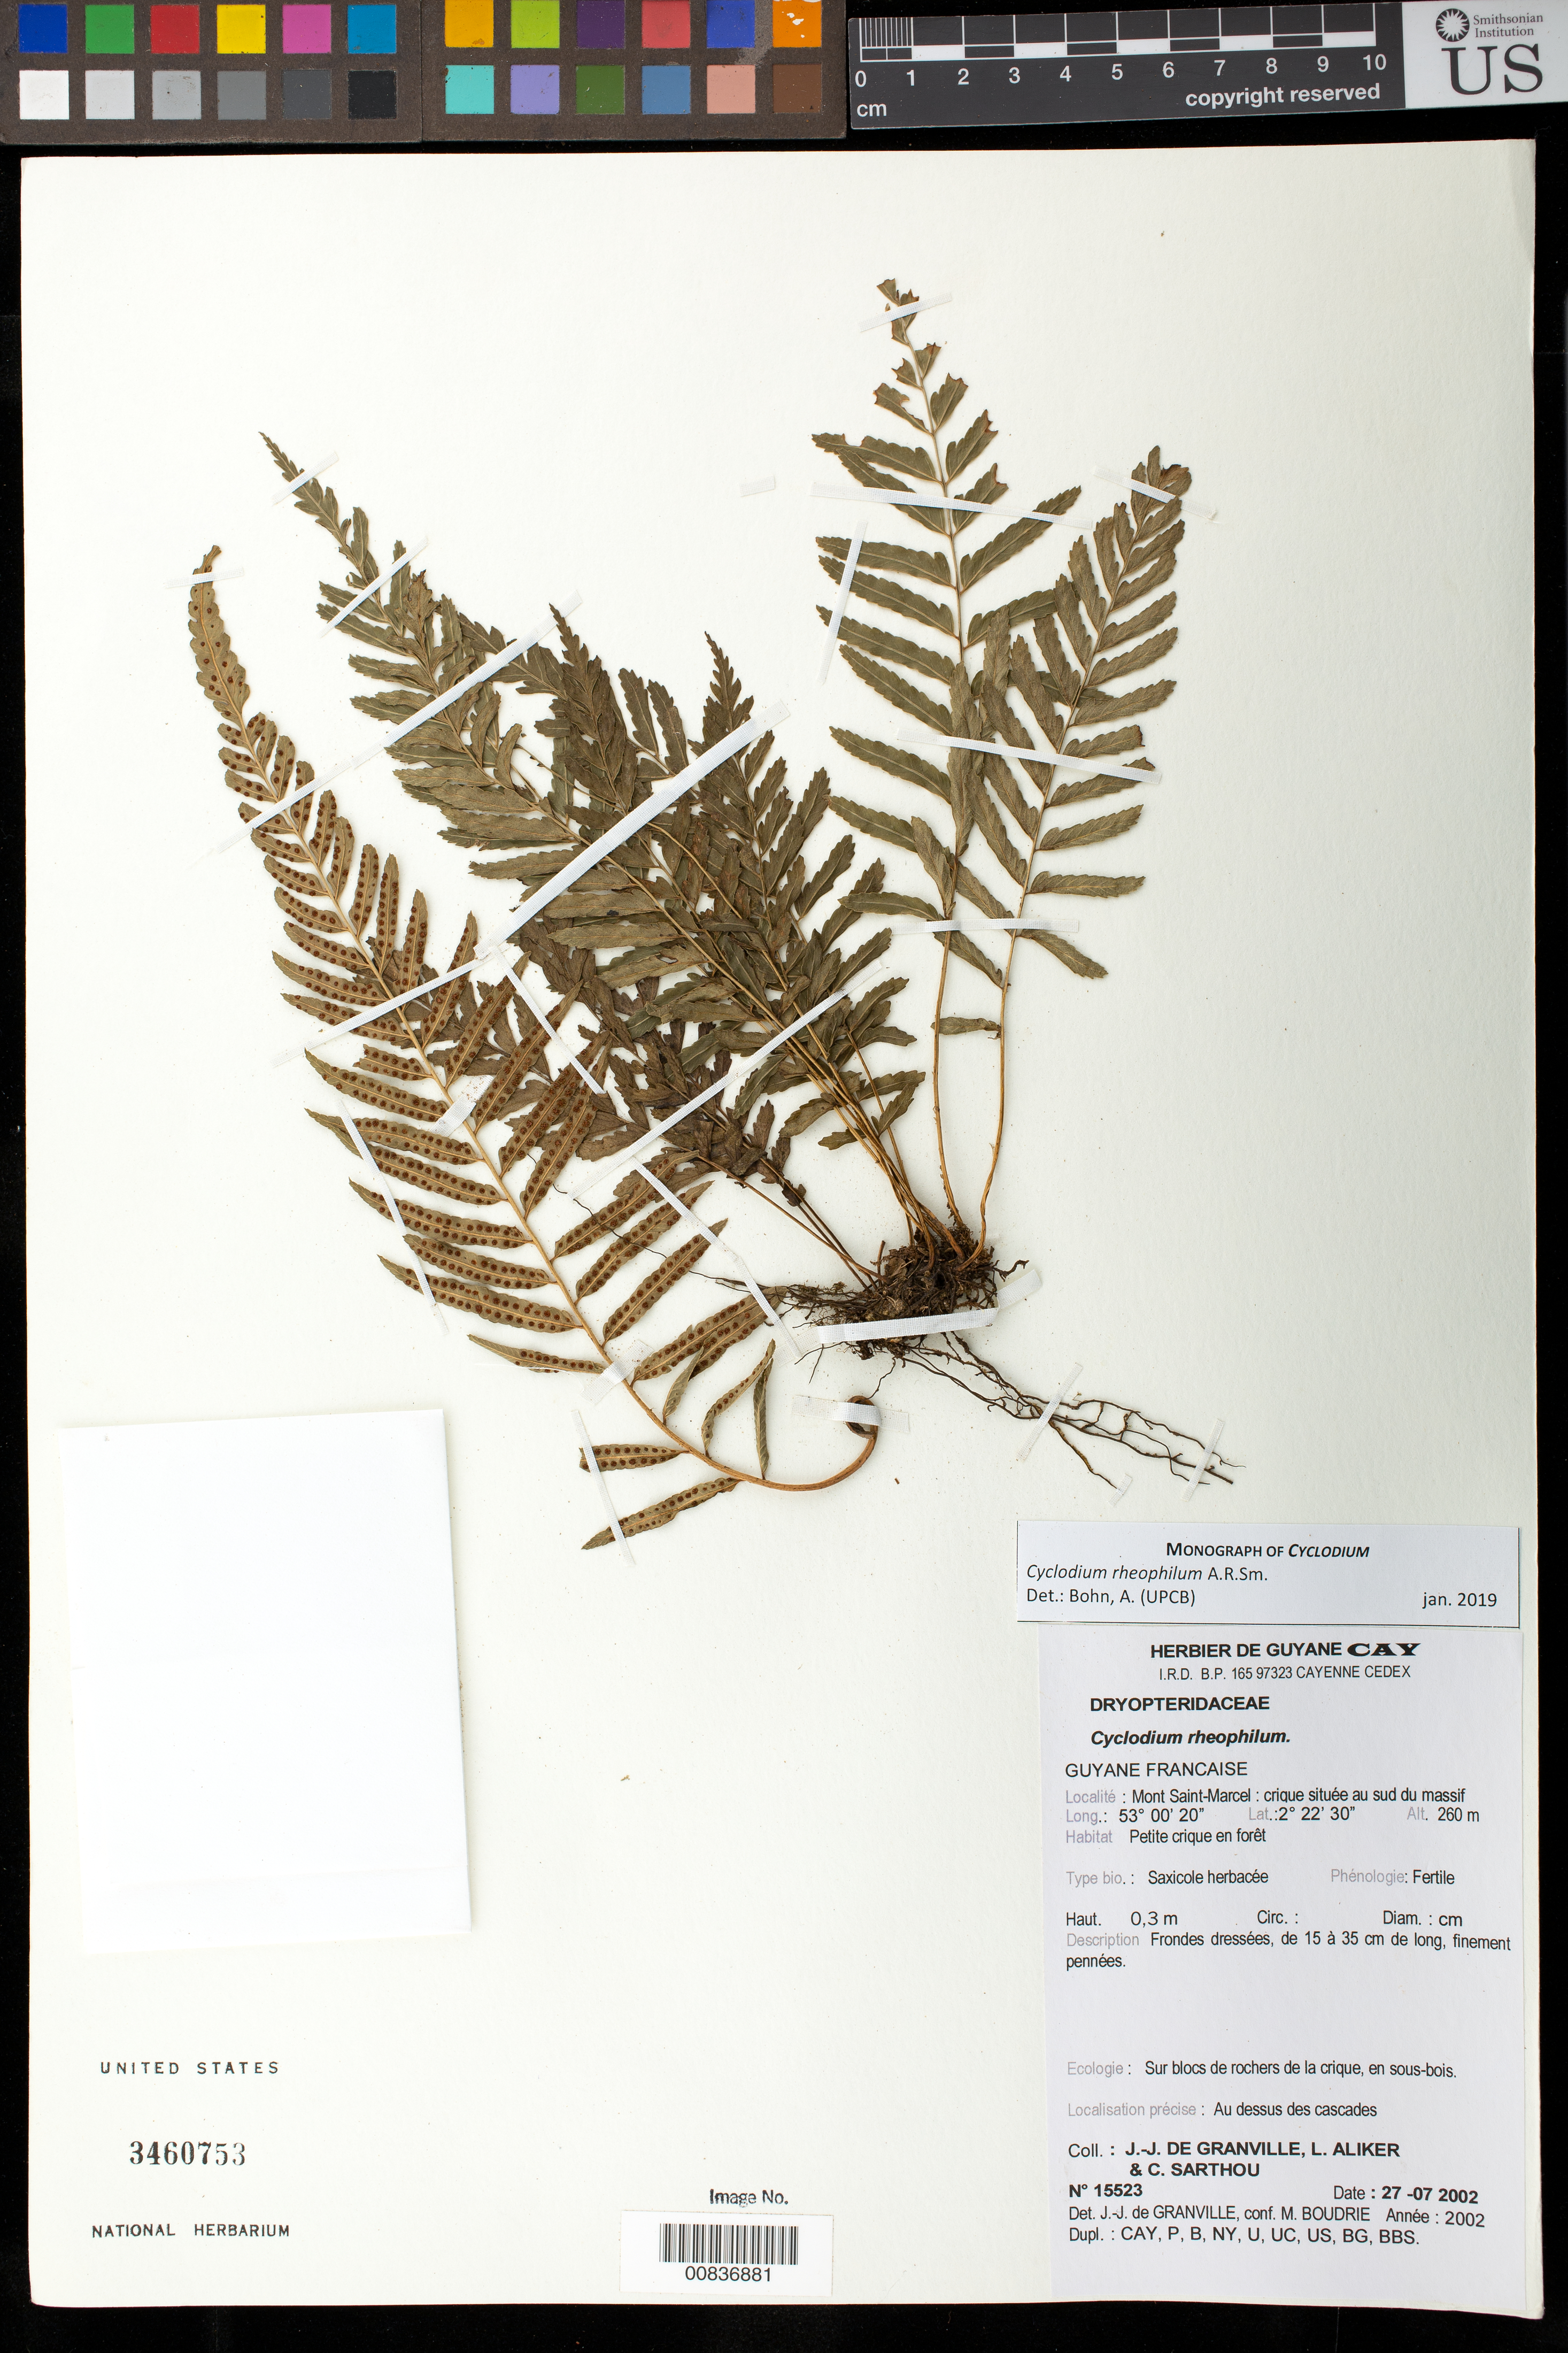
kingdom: Plantae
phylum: Tracheophyta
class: Polypodiopsida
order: Polypodiales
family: Dryopteridaceae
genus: Cyclodium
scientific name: Cyclodium rheophilum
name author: A.R. Sm.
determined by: Granville, J. J.; Boudrie, M.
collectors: J.-J. de Granville, L. Aliker & C. Sarthou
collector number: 15523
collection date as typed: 27-Jul-02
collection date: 2002-07-27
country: French Guiana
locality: Mont Saint-Marcel, crique située au Sud du massif, Bassin de l'Yaloupi. Au dessus des cascades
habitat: Crique forestière. Sur blocs de rochers de la crique, en sous-bois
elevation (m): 260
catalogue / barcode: US 3460753